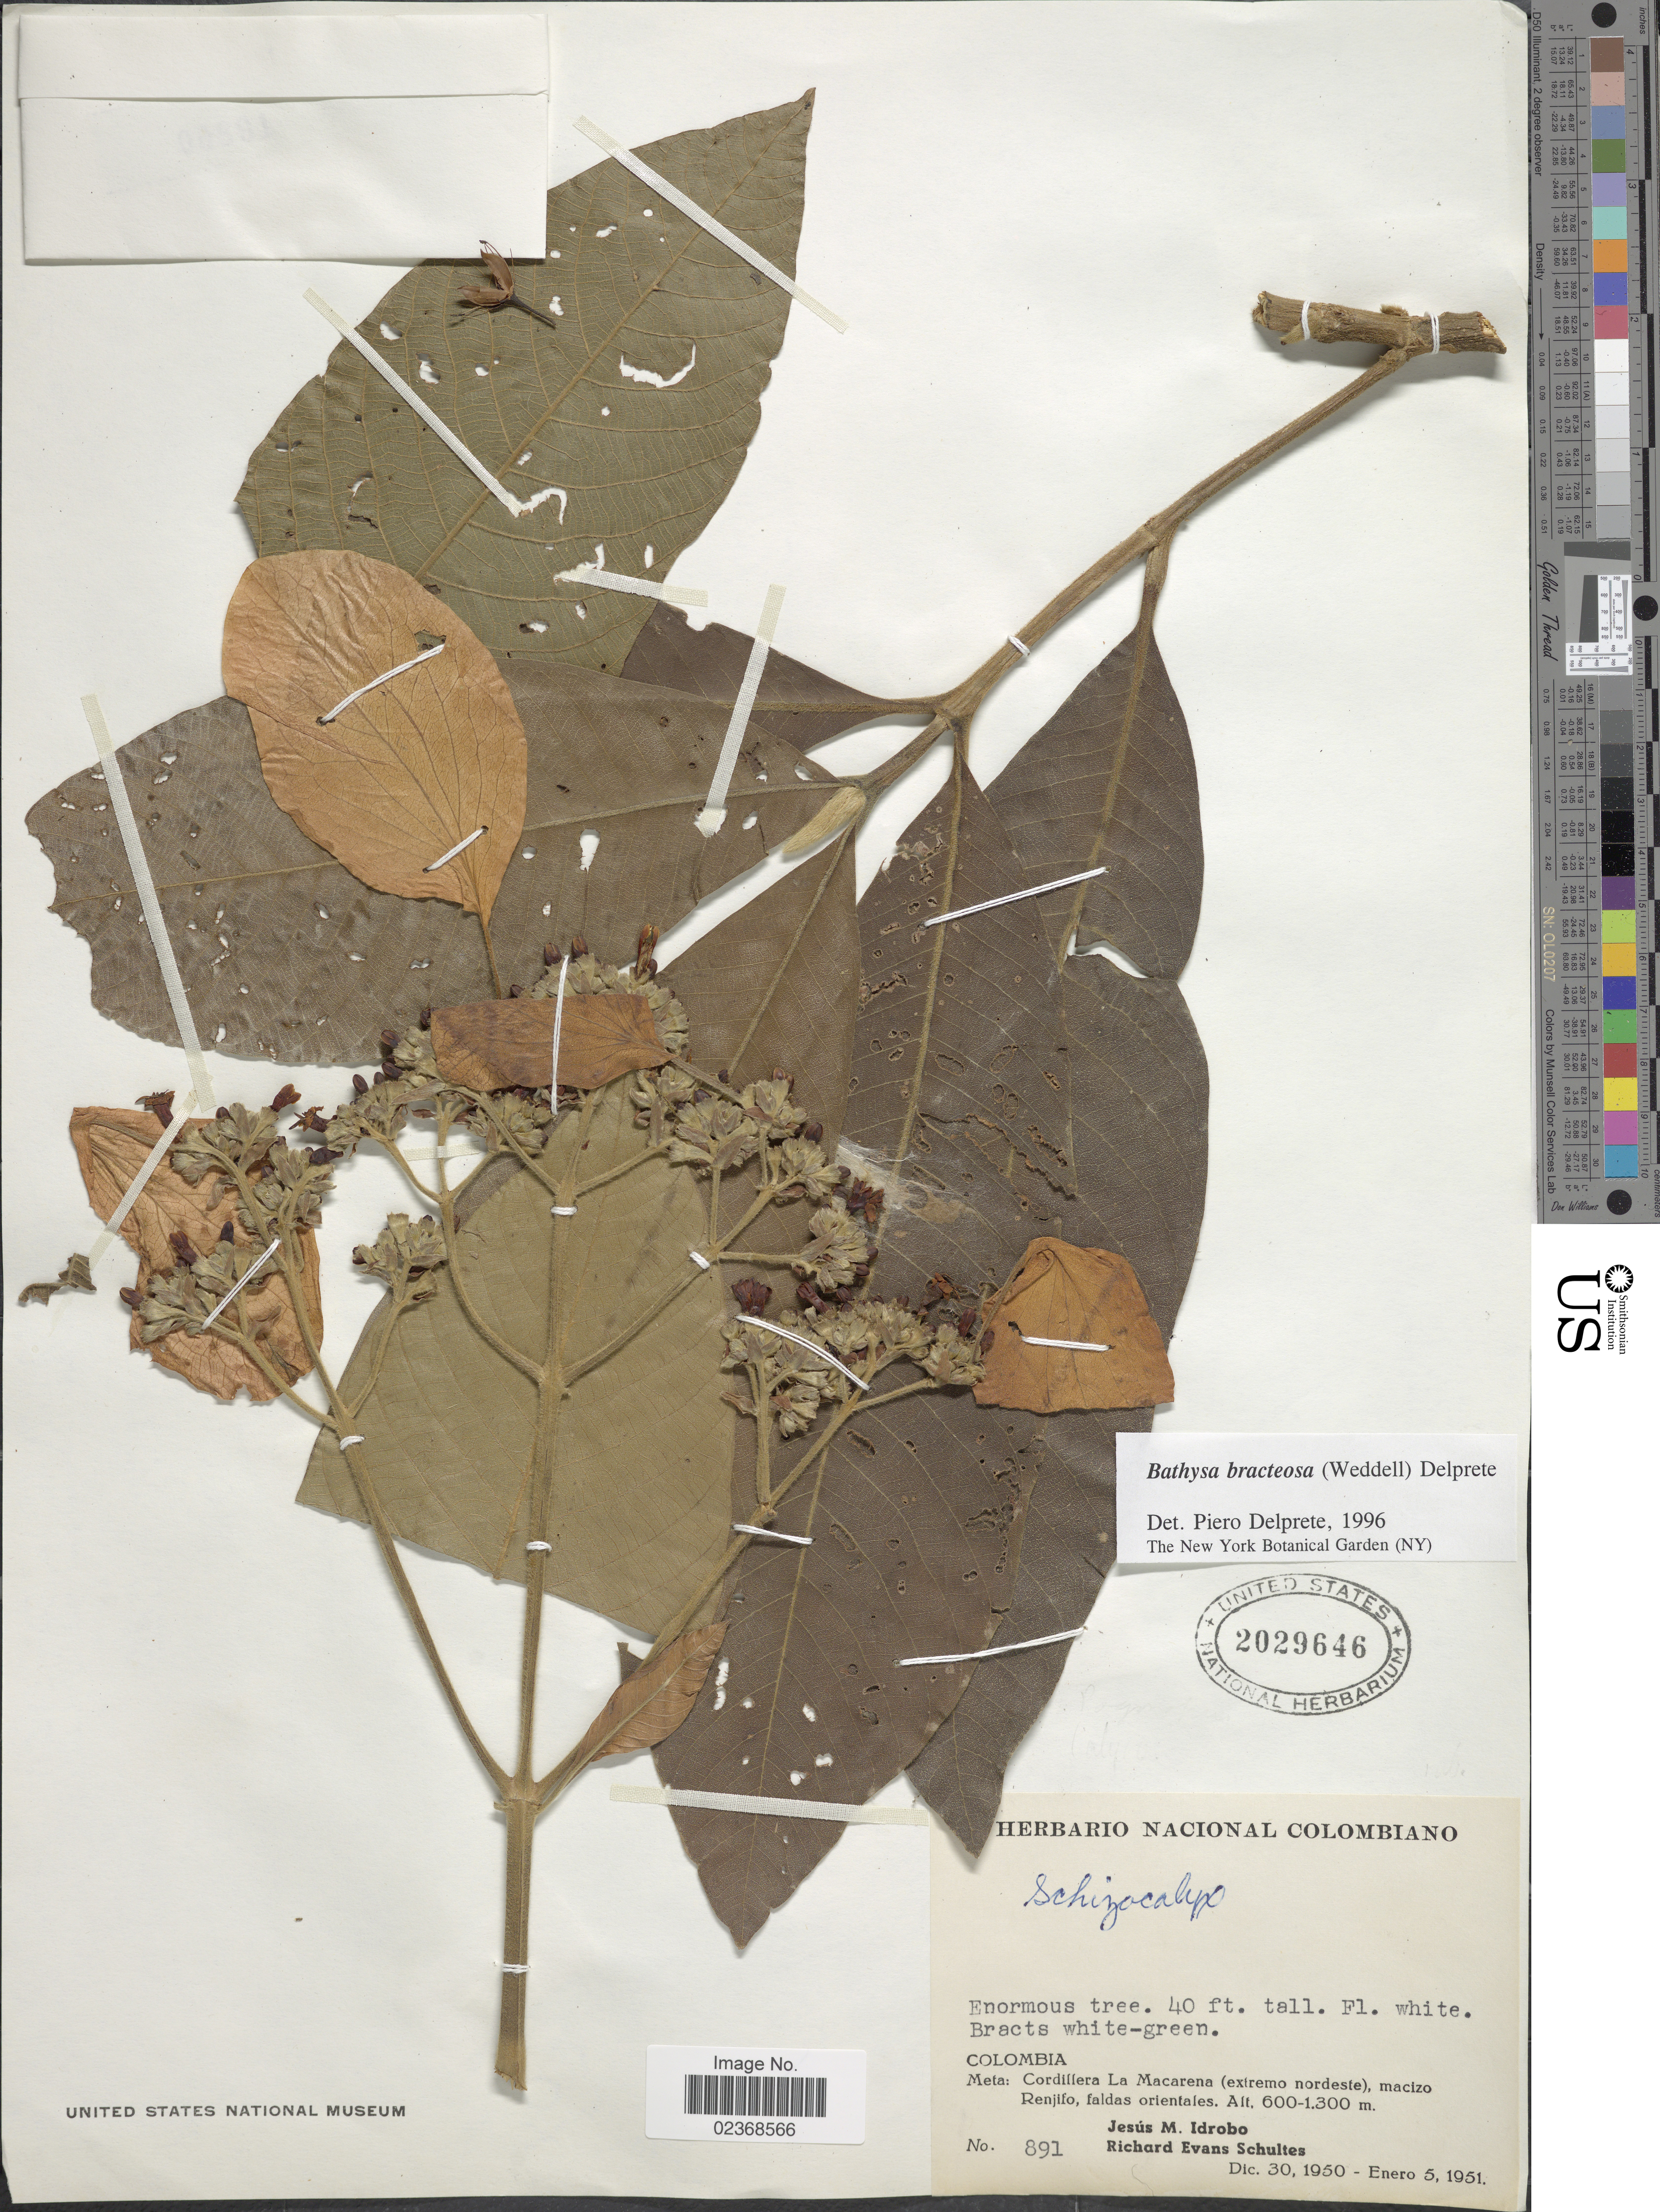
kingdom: Plantae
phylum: Tracheophyta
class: Magnoliopsida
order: Gentianales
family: Rubiaceae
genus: Schizocalyx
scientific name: Schizocalyx bracteosus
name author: Wedd.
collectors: J. M. Idrobo & R. E. Schultes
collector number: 891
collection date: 1950-12-30/1951-01-05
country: Colombia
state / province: Meta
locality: Cordillera La Macarena (extremo nordeste), Macizo Renjifo, faldas orientales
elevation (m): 600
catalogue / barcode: US 2029646